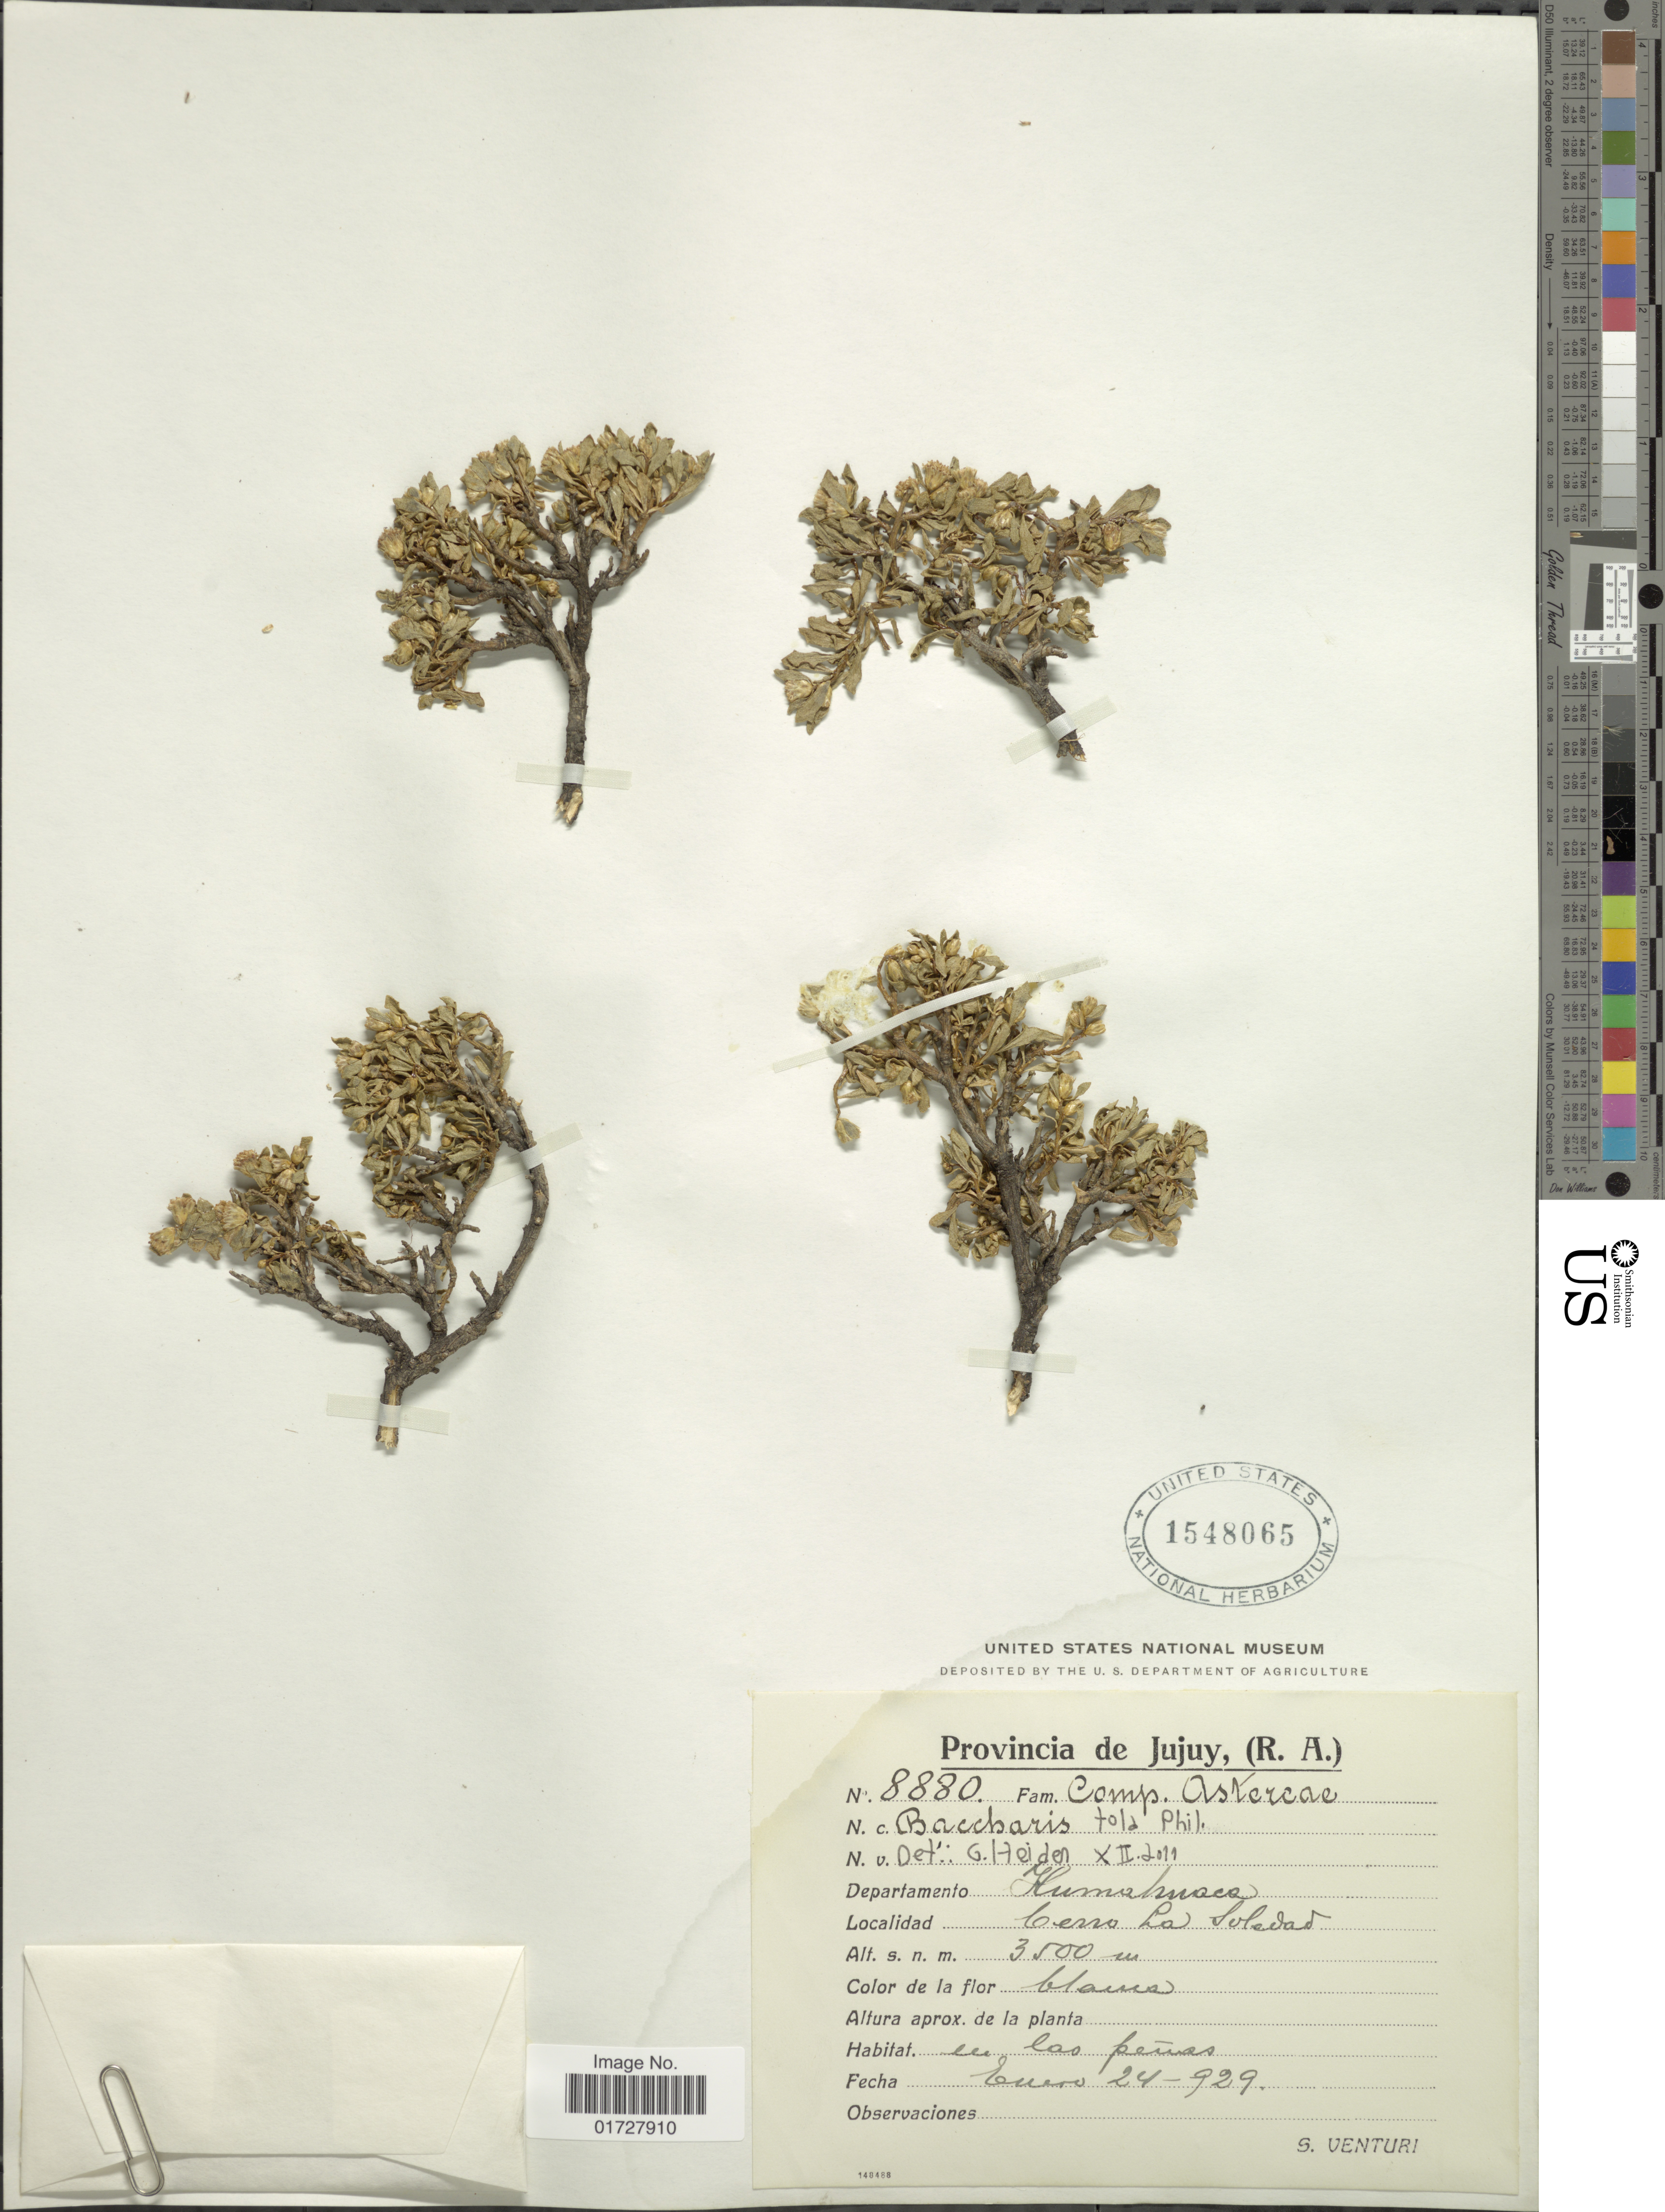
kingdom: Plantae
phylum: Tracheophyta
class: Magnoliopsida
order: Asterales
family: Asteraceae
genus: Baccharis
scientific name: Baccharis tola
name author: Phil.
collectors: S. Venturi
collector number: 8880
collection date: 1929-01-24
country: Argentina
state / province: Jujuy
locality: Departamento Huamhuasca, Cerro La Soledad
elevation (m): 3500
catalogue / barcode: US 1548065